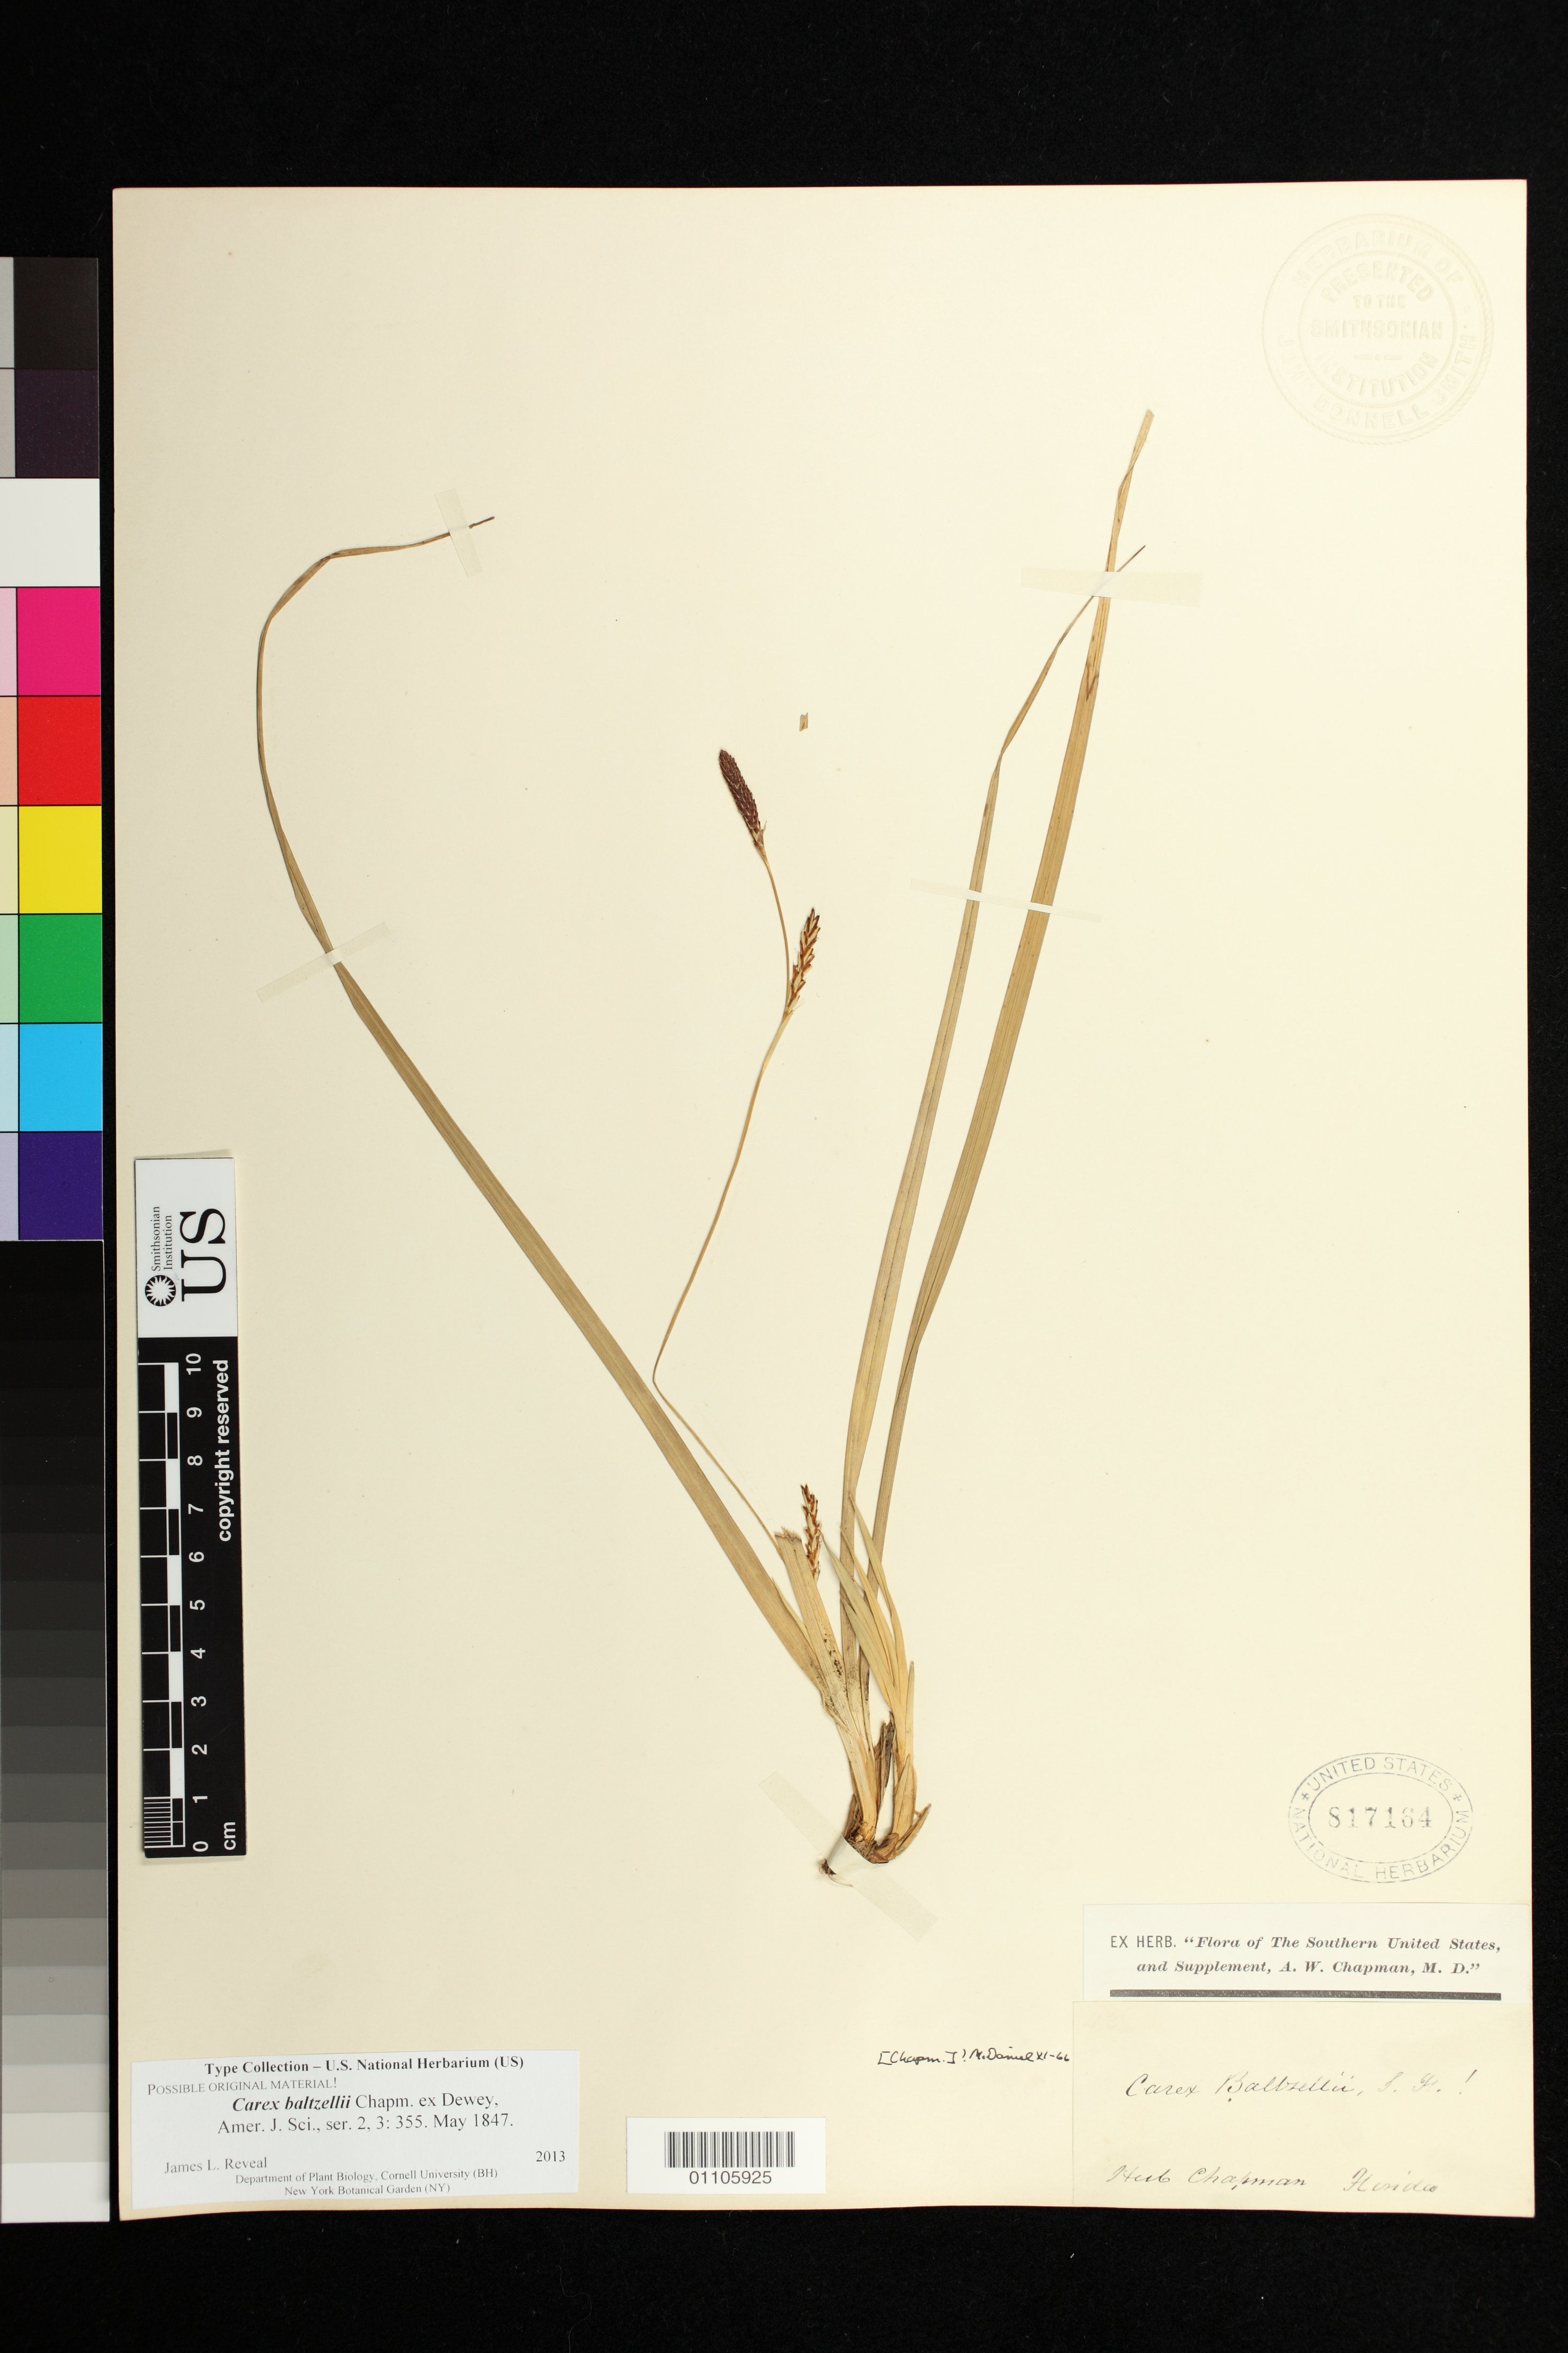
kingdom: Plantae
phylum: Tracheophyta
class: Liliopsida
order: Poales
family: Cyperaceae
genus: Carex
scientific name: Carex baltzellii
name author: Chapm. ex Dewey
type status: Possible Type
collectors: A. W. Chapman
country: United States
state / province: Florida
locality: S. Fl.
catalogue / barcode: US 817164